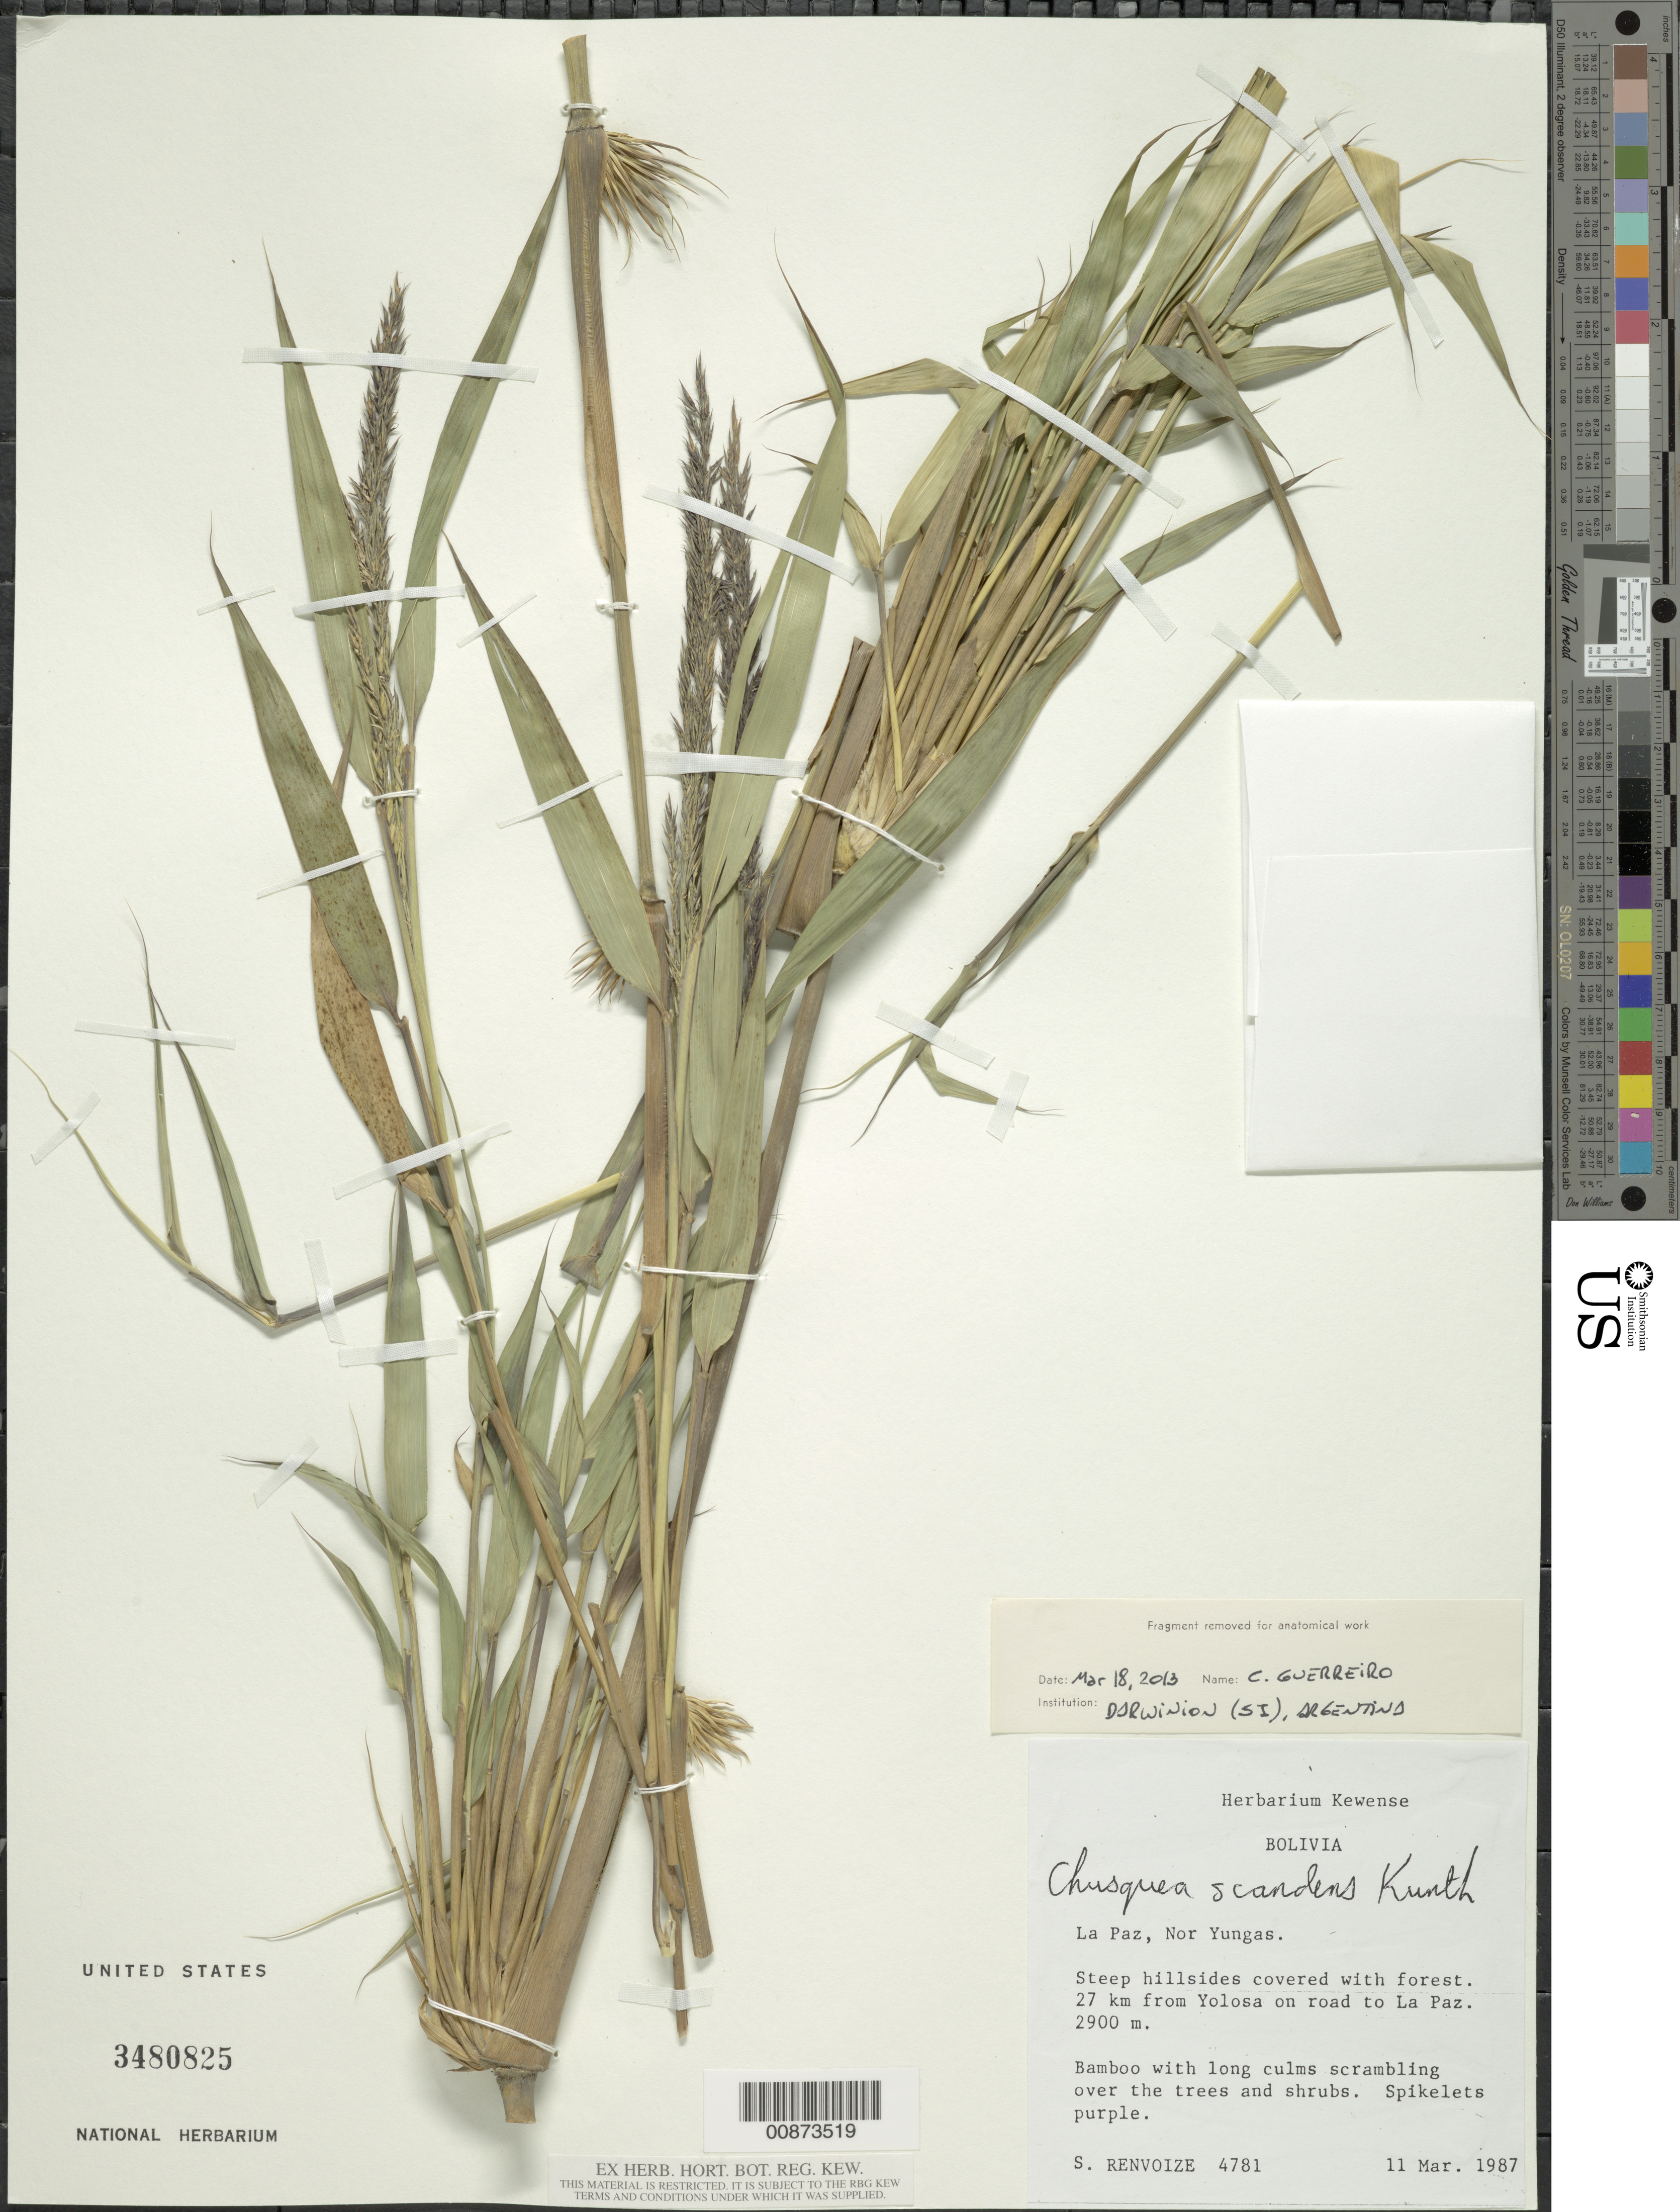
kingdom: Plantae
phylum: Tracheophyta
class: Liliopsida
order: Poales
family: Poaceae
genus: Chusquea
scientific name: Chusquea scandens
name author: Kunth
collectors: S. A. Renvoize et al.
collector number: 4781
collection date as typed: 11 Mar 1987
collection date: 1987-03-11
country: Bolivia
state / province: La Paz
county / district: Nor Yungas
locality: Road from Yolosa and La Paz.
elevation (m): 2750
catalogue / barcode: US 3480825